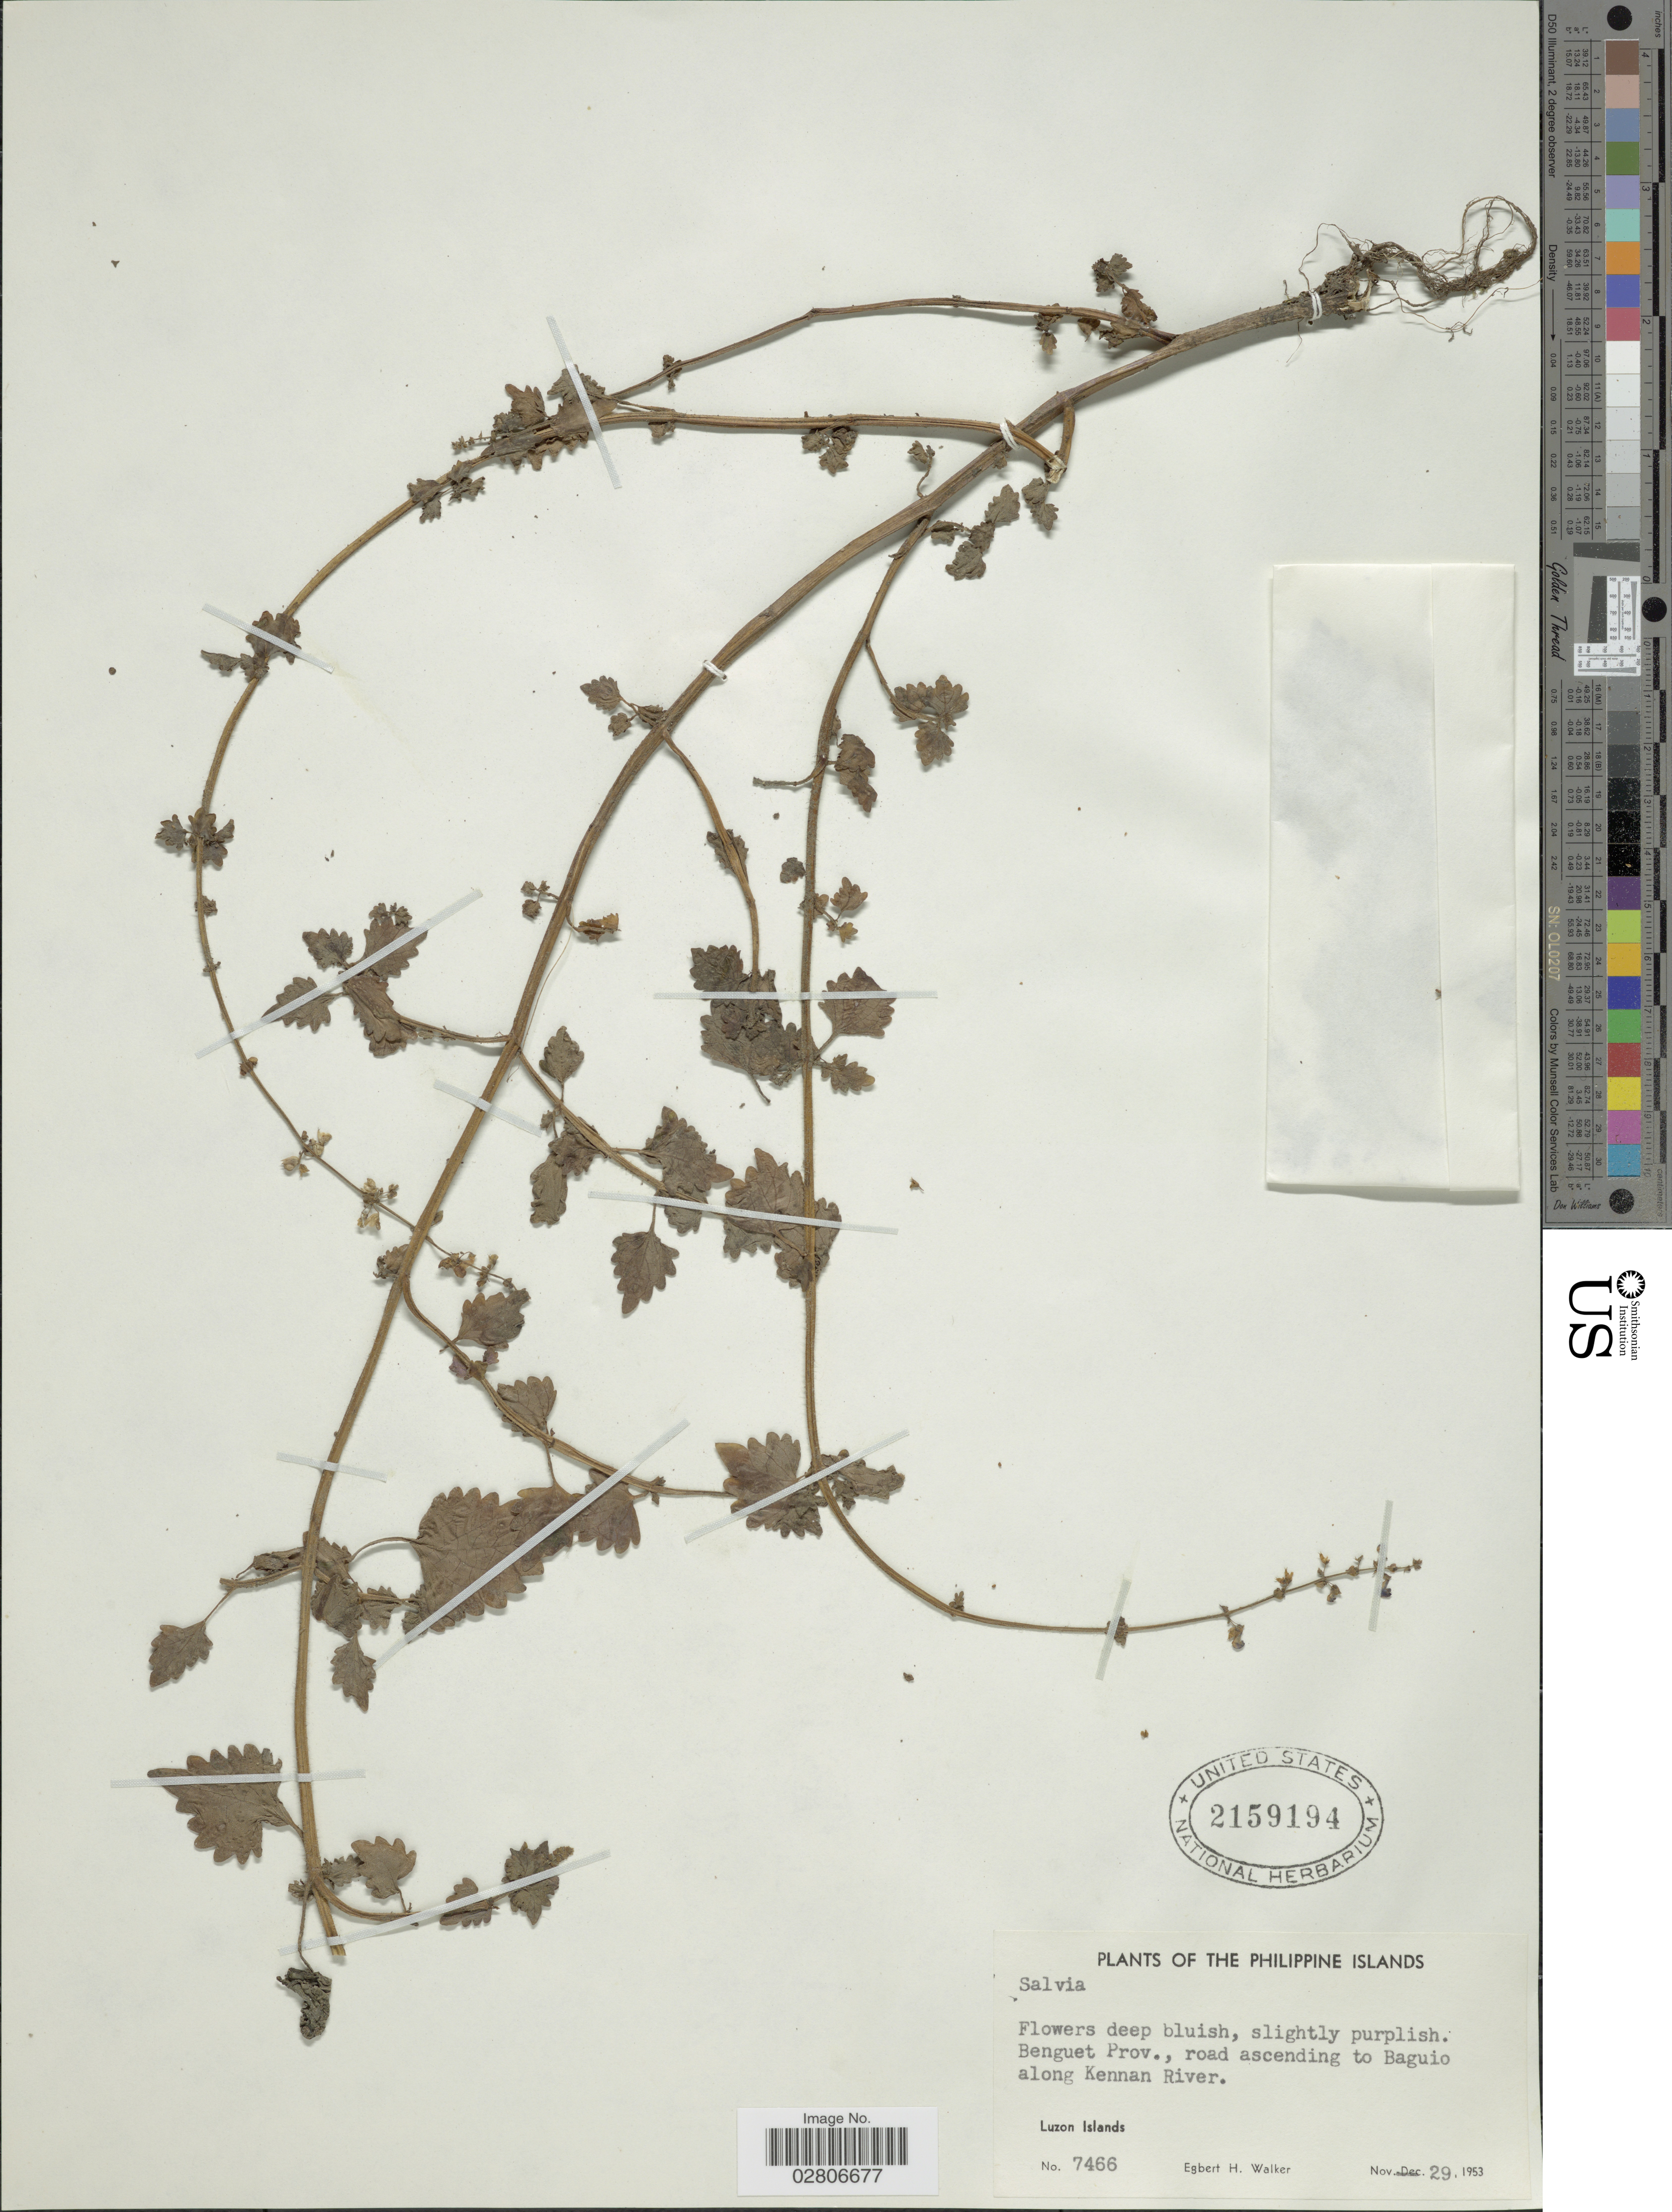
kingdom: Plantae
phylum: Tracheophyta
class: Magnoliopsida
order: Lamiales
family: Lamiaceae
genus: Salvia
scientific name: Salvia sp.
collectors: E. H. Walker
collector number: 7466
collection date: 1953-11-29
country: Philippines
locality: Benguet Prov., road ascending to Baguio along Kennan River, Luzon Islands.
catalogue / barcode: US 2159194